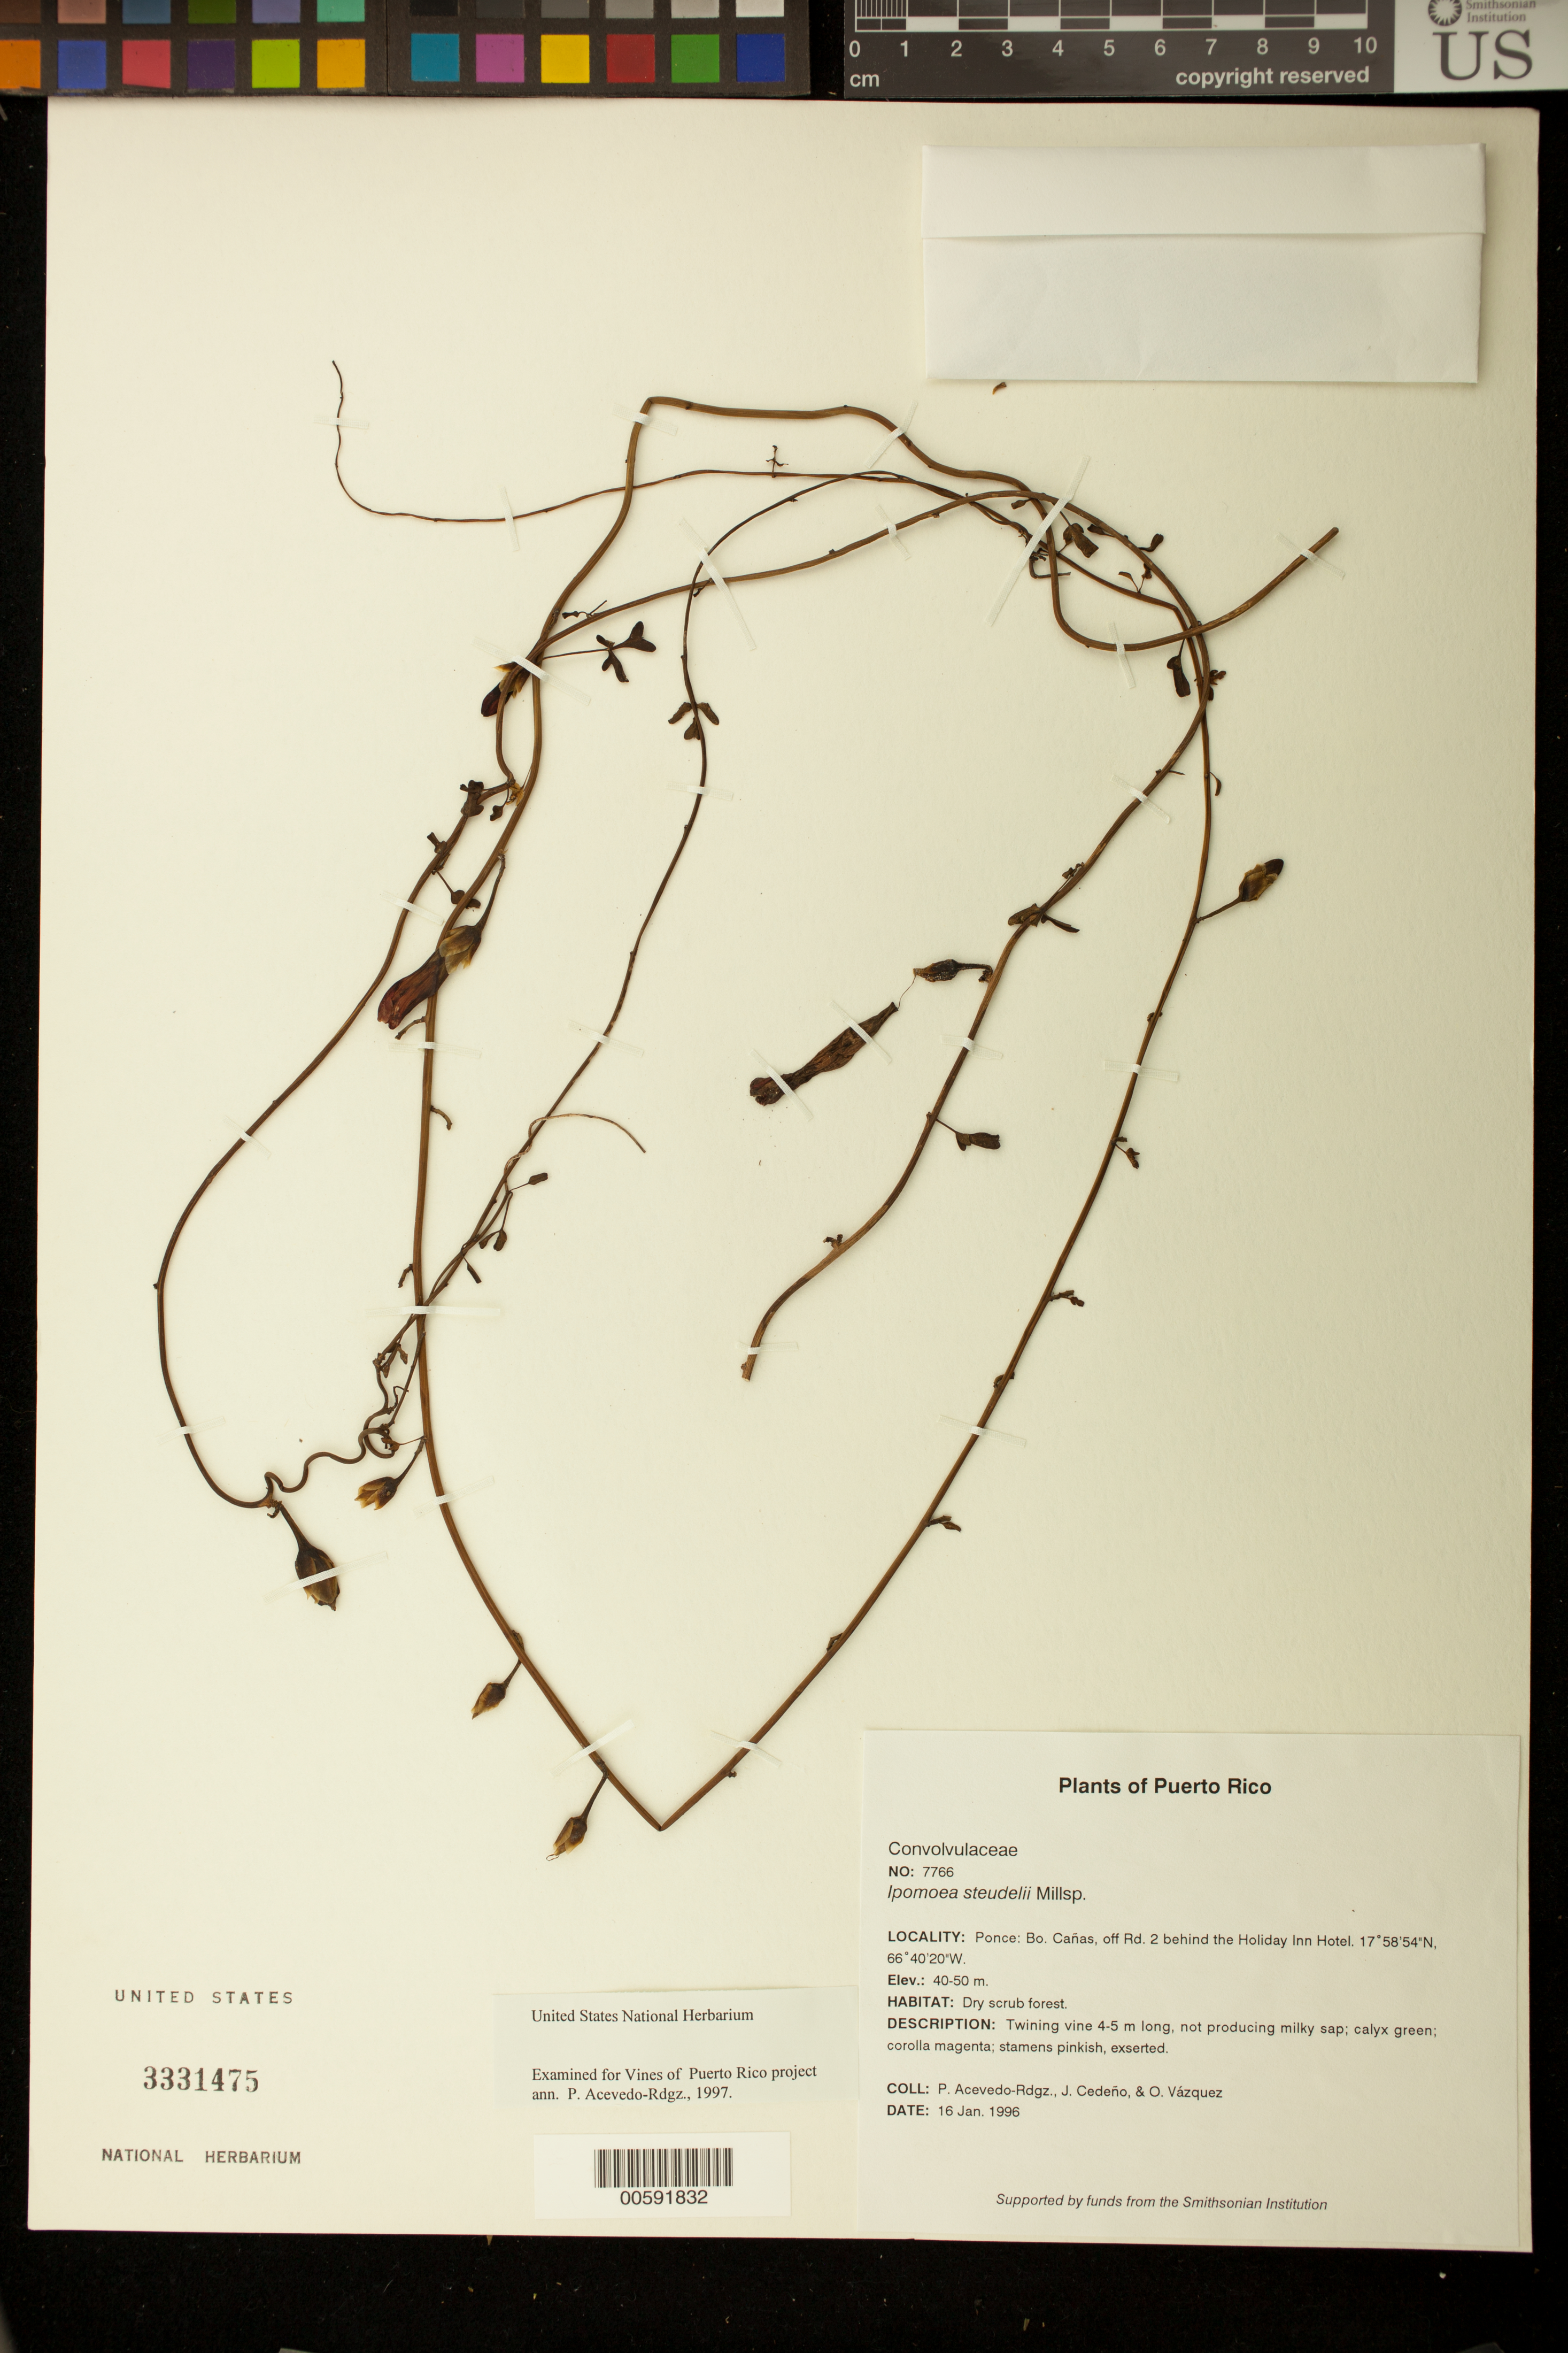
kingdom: Plantae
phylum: Tracheophyta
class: Magnoliopsida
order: Solanales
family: Convolvulaceae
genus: Ipomoea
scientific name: Ipomoea steudelii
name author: Millsp.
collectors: P. Acevedo-Rodr., J. A. Cedeño M. & O. Vazquez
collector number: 7766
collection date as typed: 16 Jan 1996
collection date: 1996-01-16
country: Puerto Rico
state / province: Ponce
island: Puerto Rico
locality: Ponce: Bo. Cañas, off Rd. 2 behind the Holiday Inn Hotel.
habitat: Dry scrub forest.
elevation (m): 40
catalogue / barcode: US 3331475